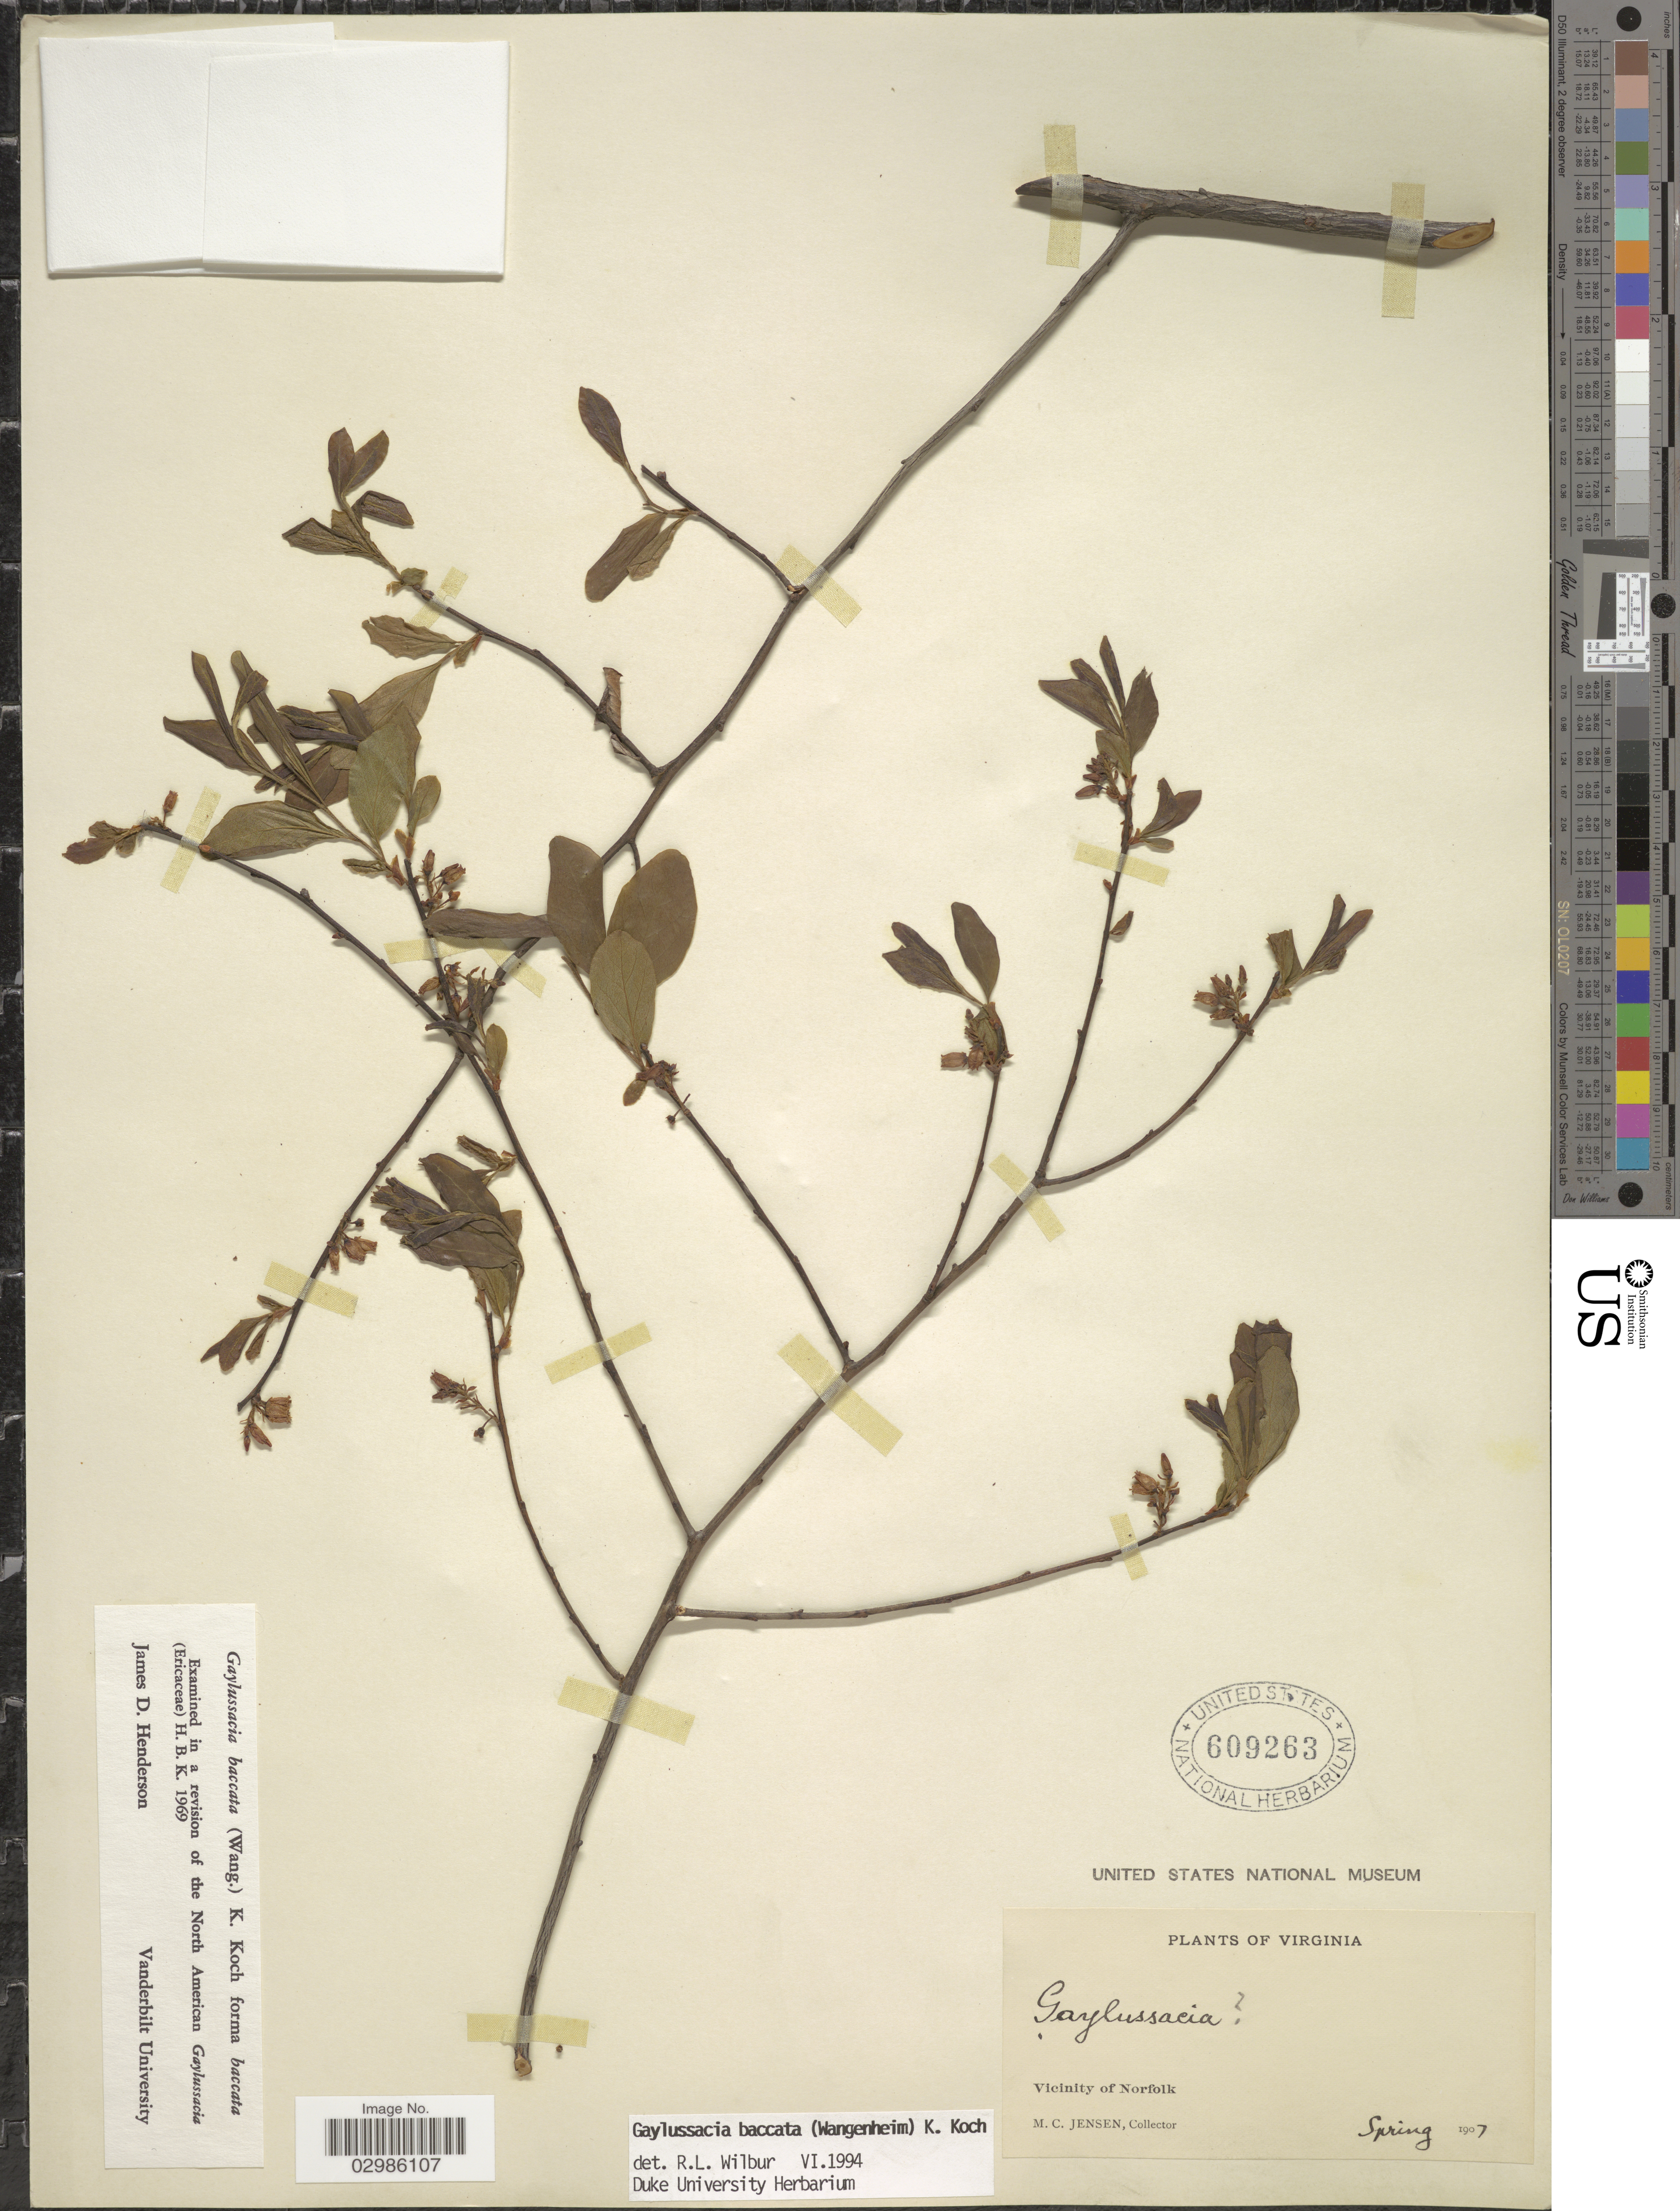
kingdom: Plantae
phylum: Tracheophyta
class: Magnoliopsida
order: Ericales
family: Ericaceae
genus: Gaylussacia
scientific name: Gaylussacia baccata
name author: (Wangenh.) K. Koch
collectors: M. C. Jensen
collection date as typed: Spring 1907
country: United States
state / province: Virginia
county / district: City of Norfolk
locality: Vicinity of Norfolk.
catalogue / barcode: US 609263